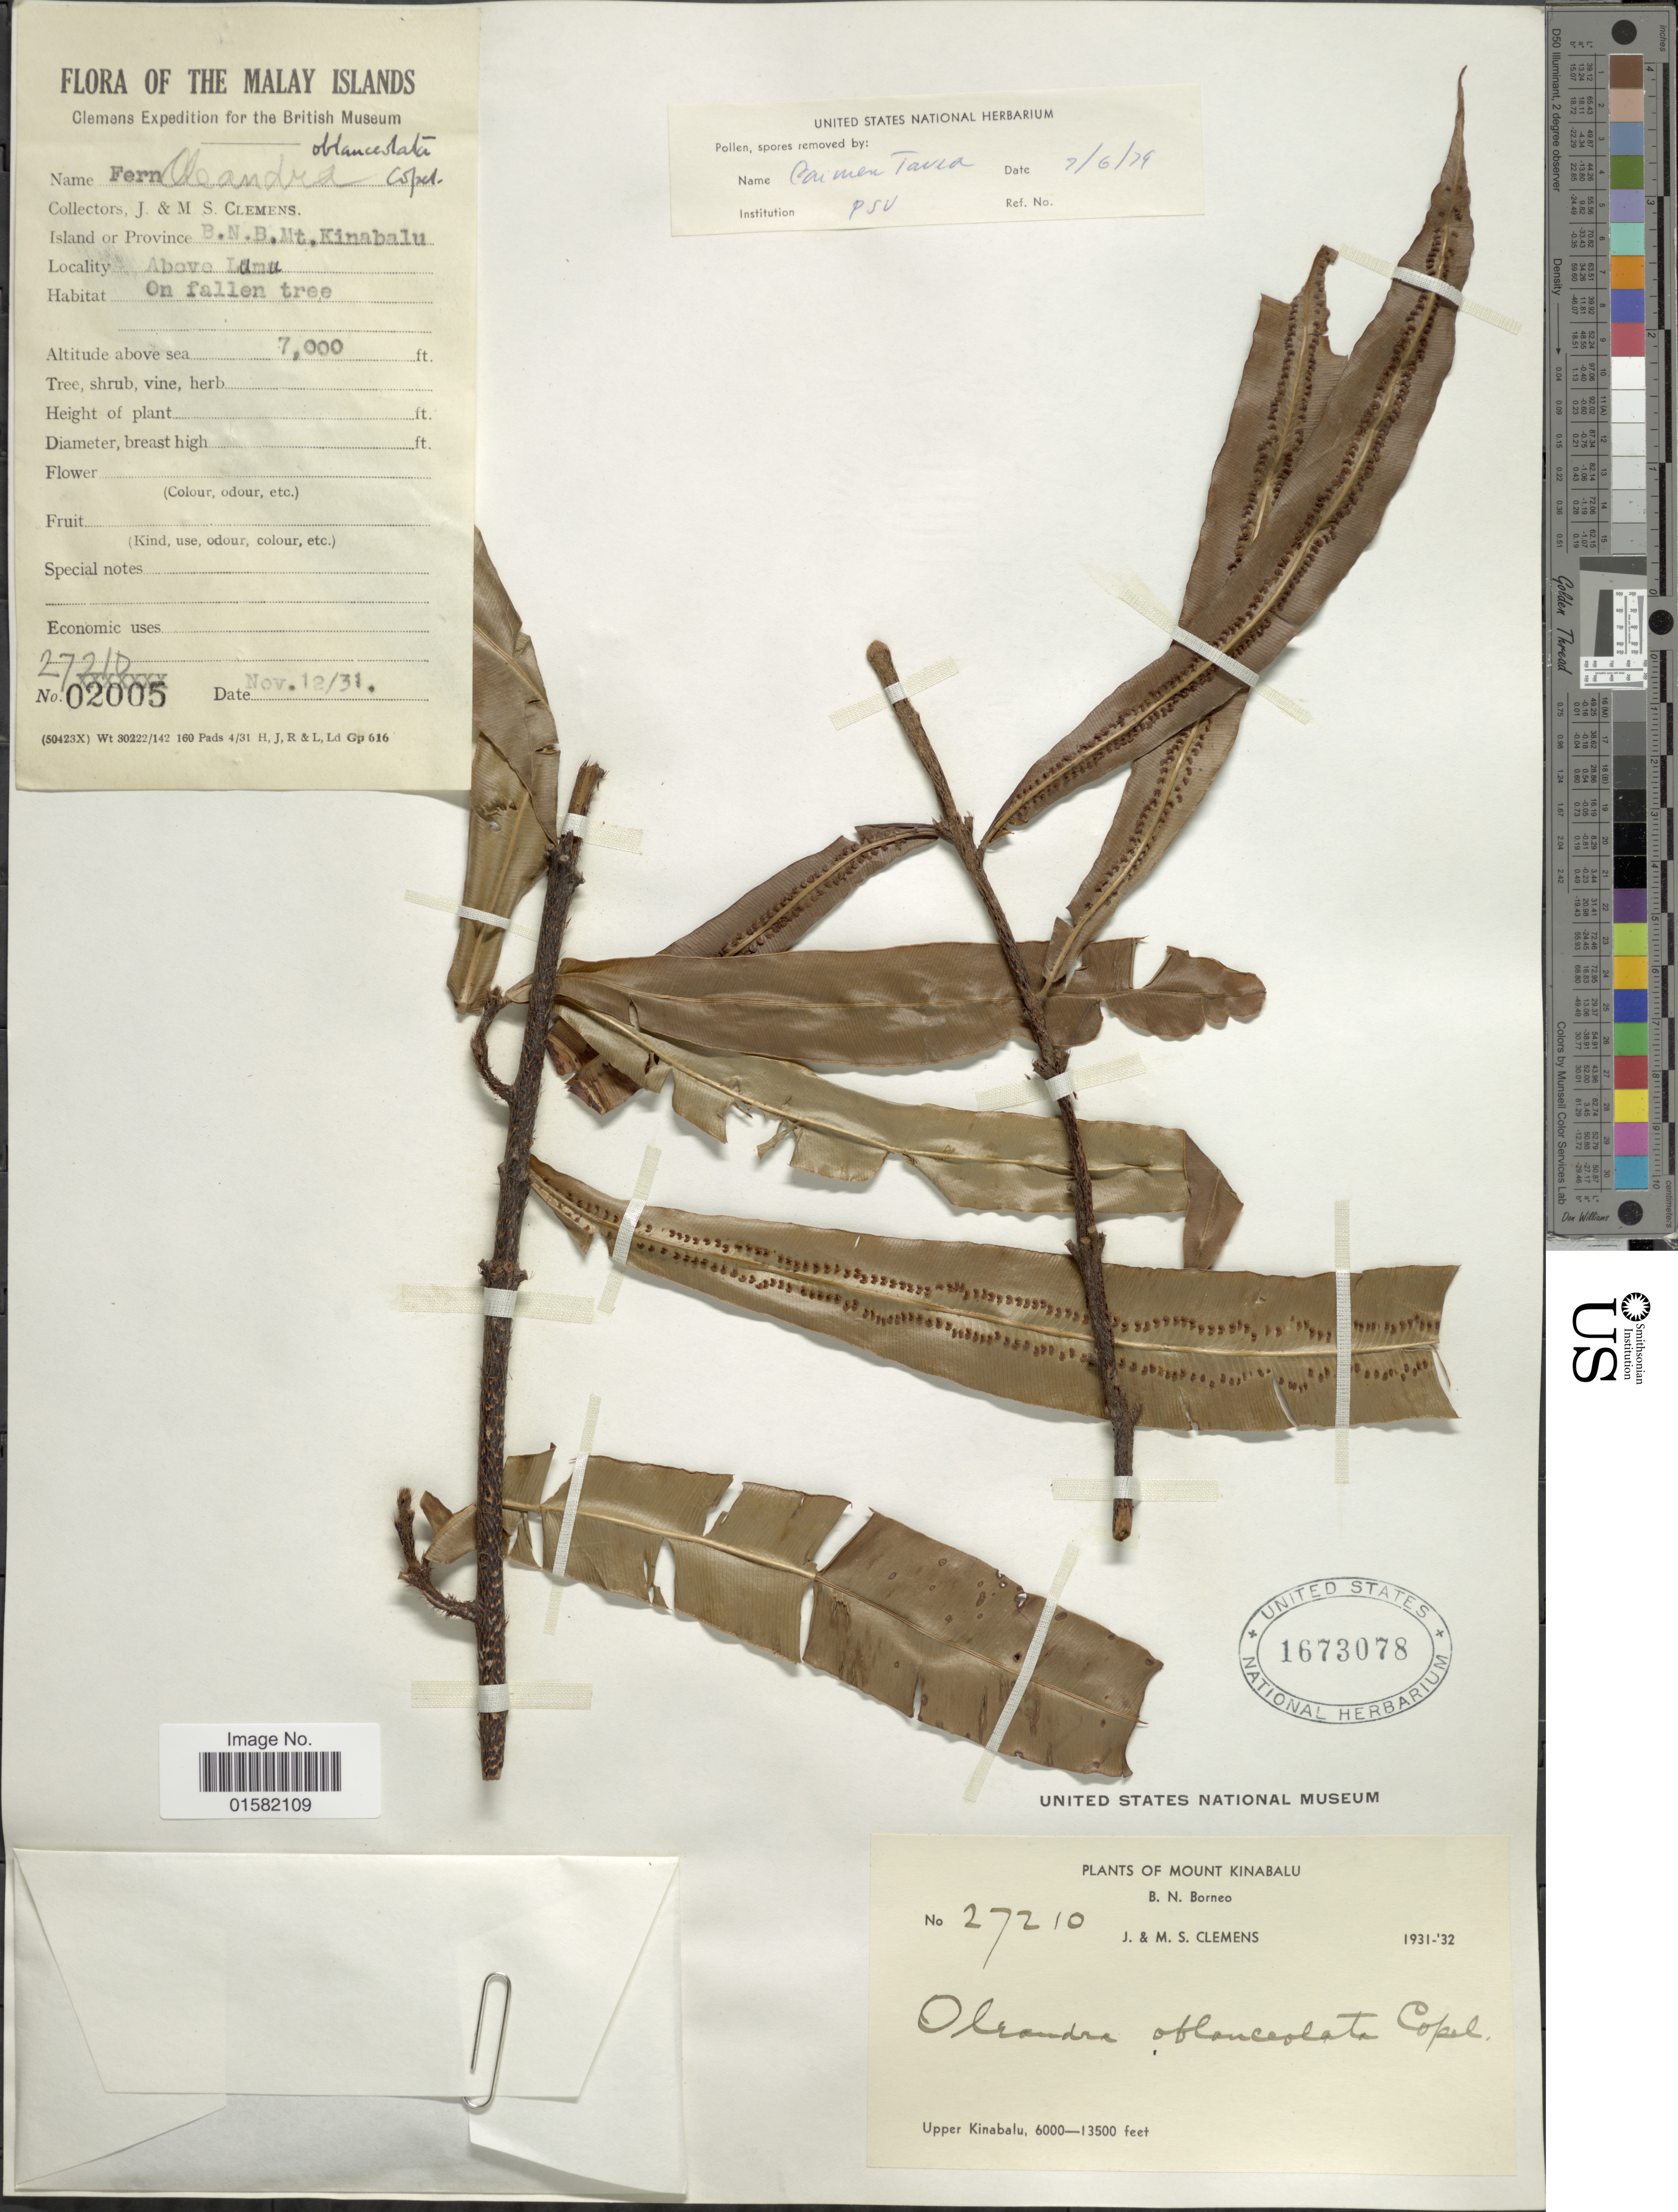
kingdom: Plantae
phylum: Tracheophyta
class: Polypodiopsida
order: Polypodiales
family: Oleandraceae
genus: Oleandra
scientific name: Oleandra oblanceolata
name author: Copel.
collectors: J. Clemens & M. S. Clemens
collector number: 27210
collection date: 1931-11-12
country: Malaysia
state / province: Sabah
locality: Malay Islands, Mount Kinabalu, B.N. Borneo, Upper Kinabalu. Above Lumu.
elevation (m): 2134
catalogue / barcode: US 1673078